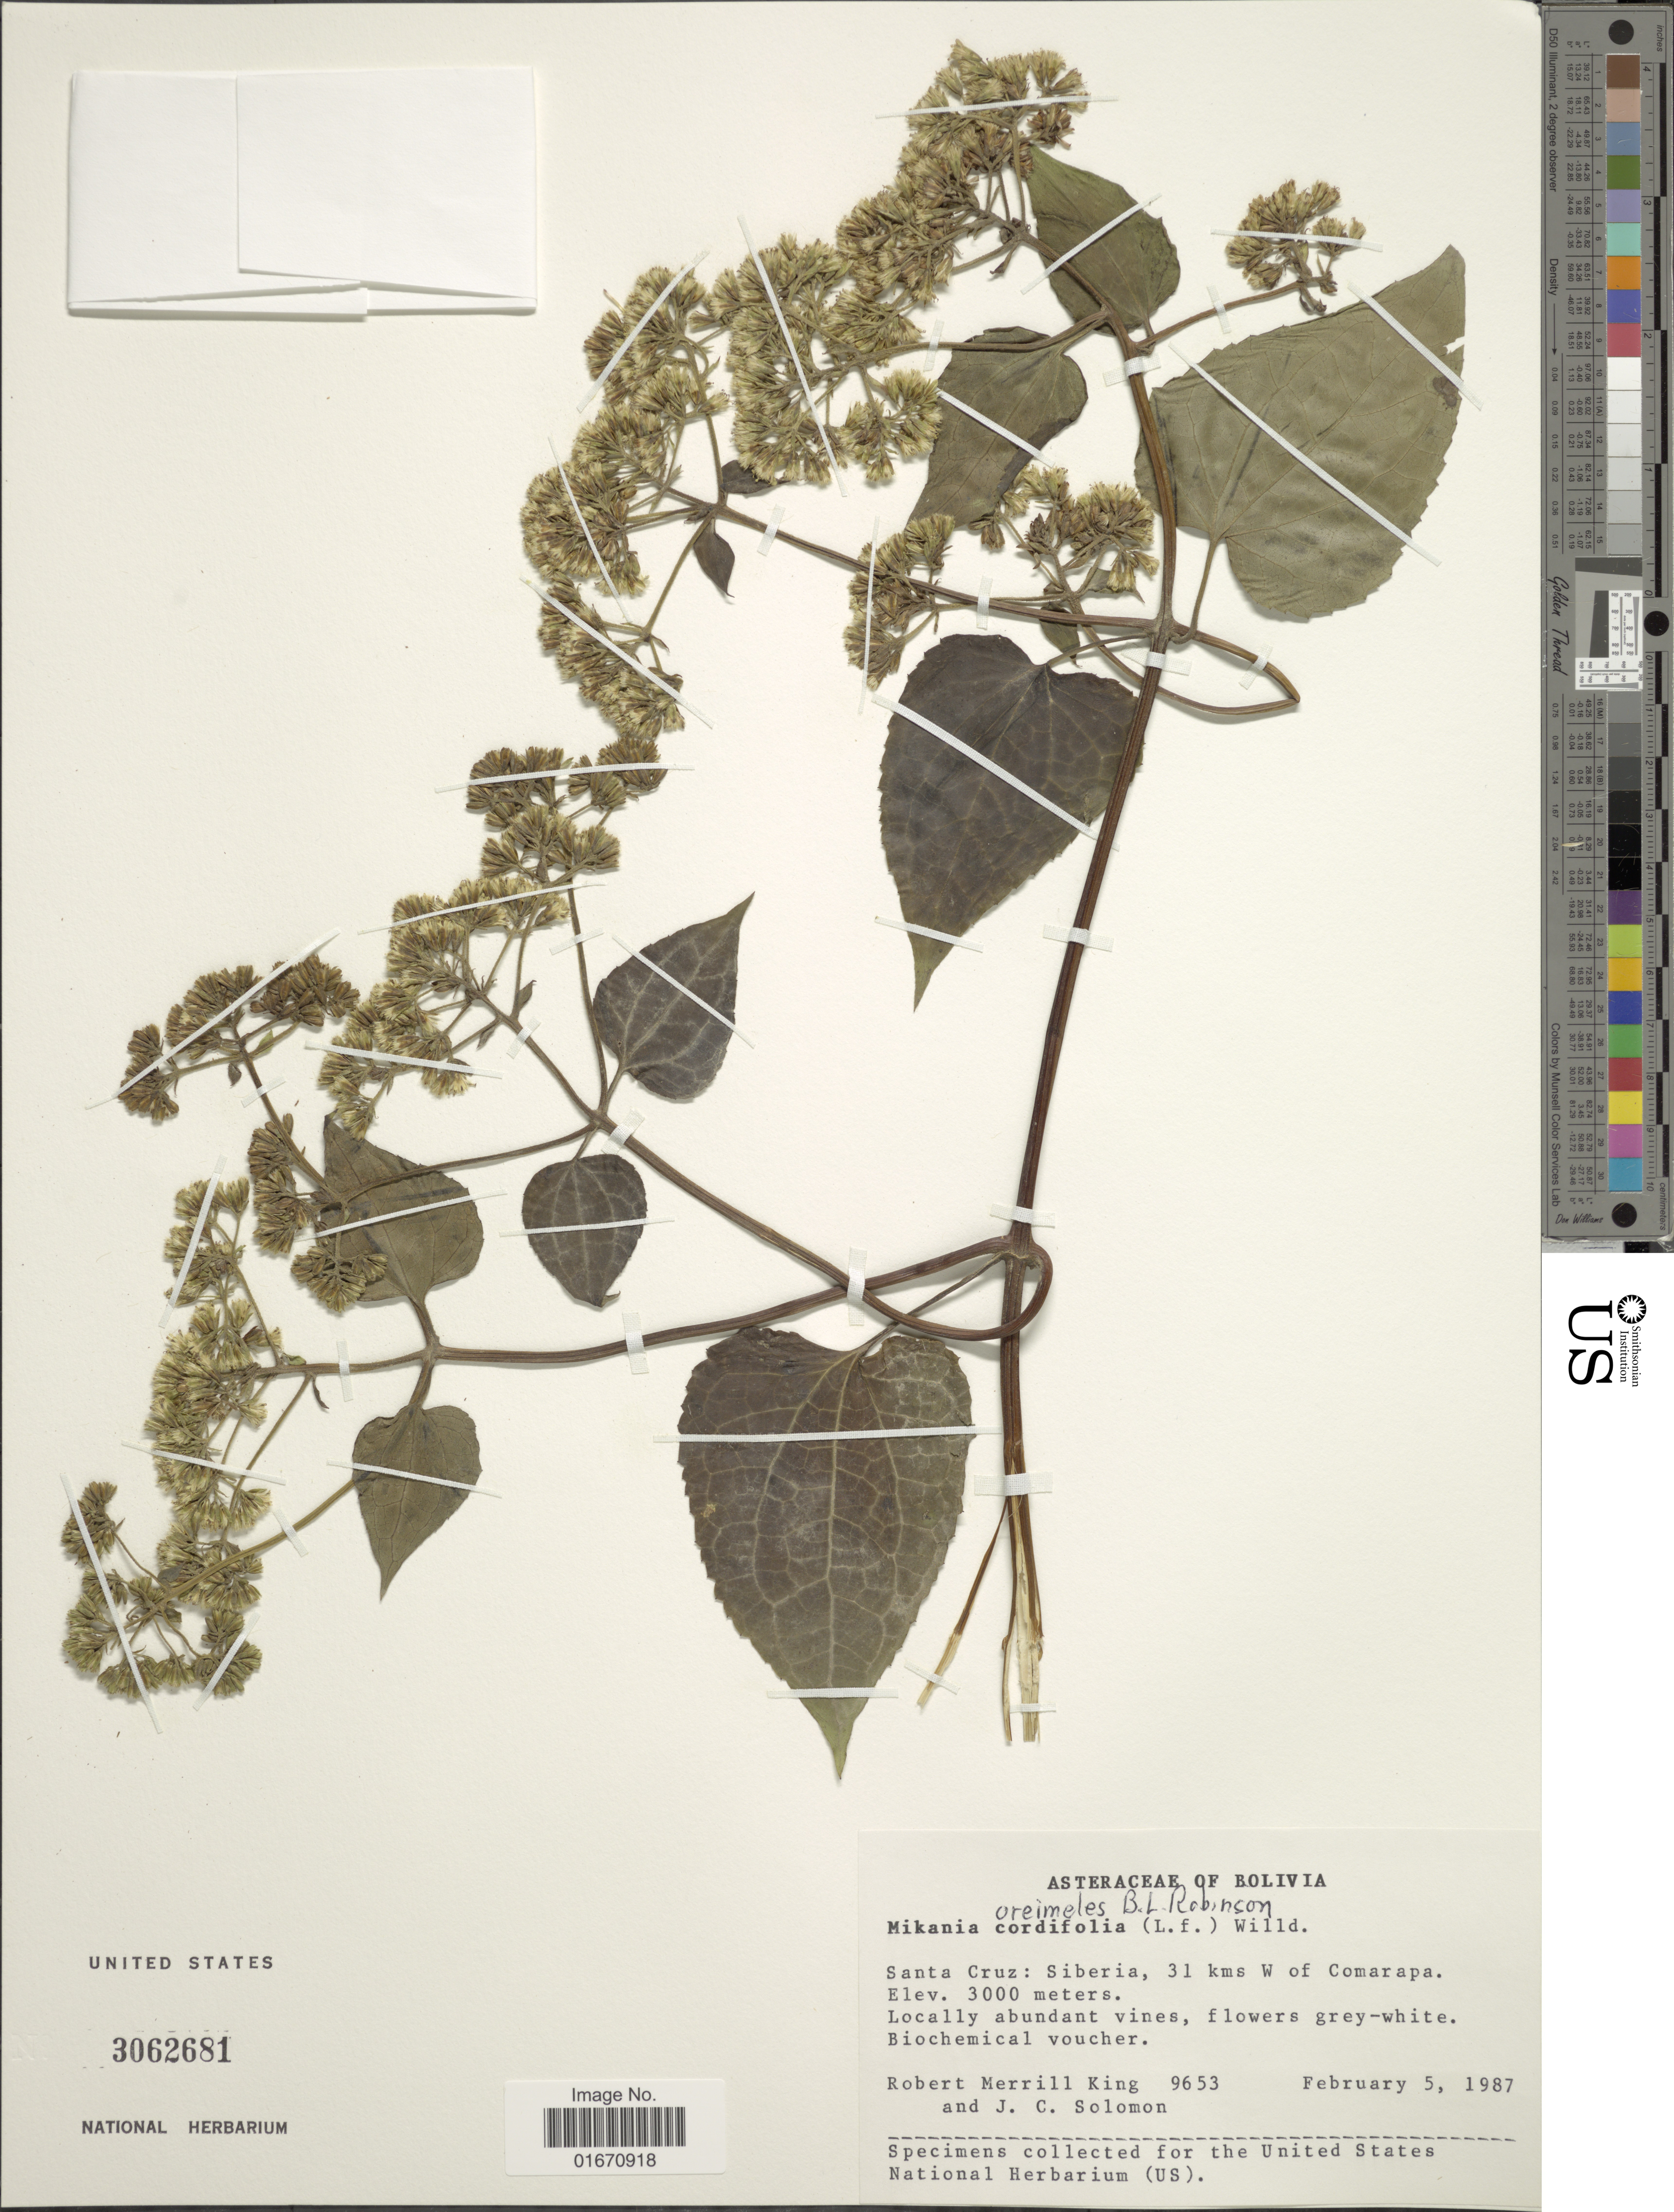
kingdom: Plantae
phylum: Tracheophyta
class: Magnoliopsida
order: Asterales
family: Asteraceae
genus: Mikania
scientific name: Mikania oreimeles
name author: B.L. Rob.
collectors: R. M. King & J. C. Solomon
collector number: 9653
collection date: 1987-02-05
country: Bolivia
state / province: Santa Cruz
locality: Siberia, 31 kms W of Comarapa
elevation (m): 3000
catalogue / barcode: US 3062681